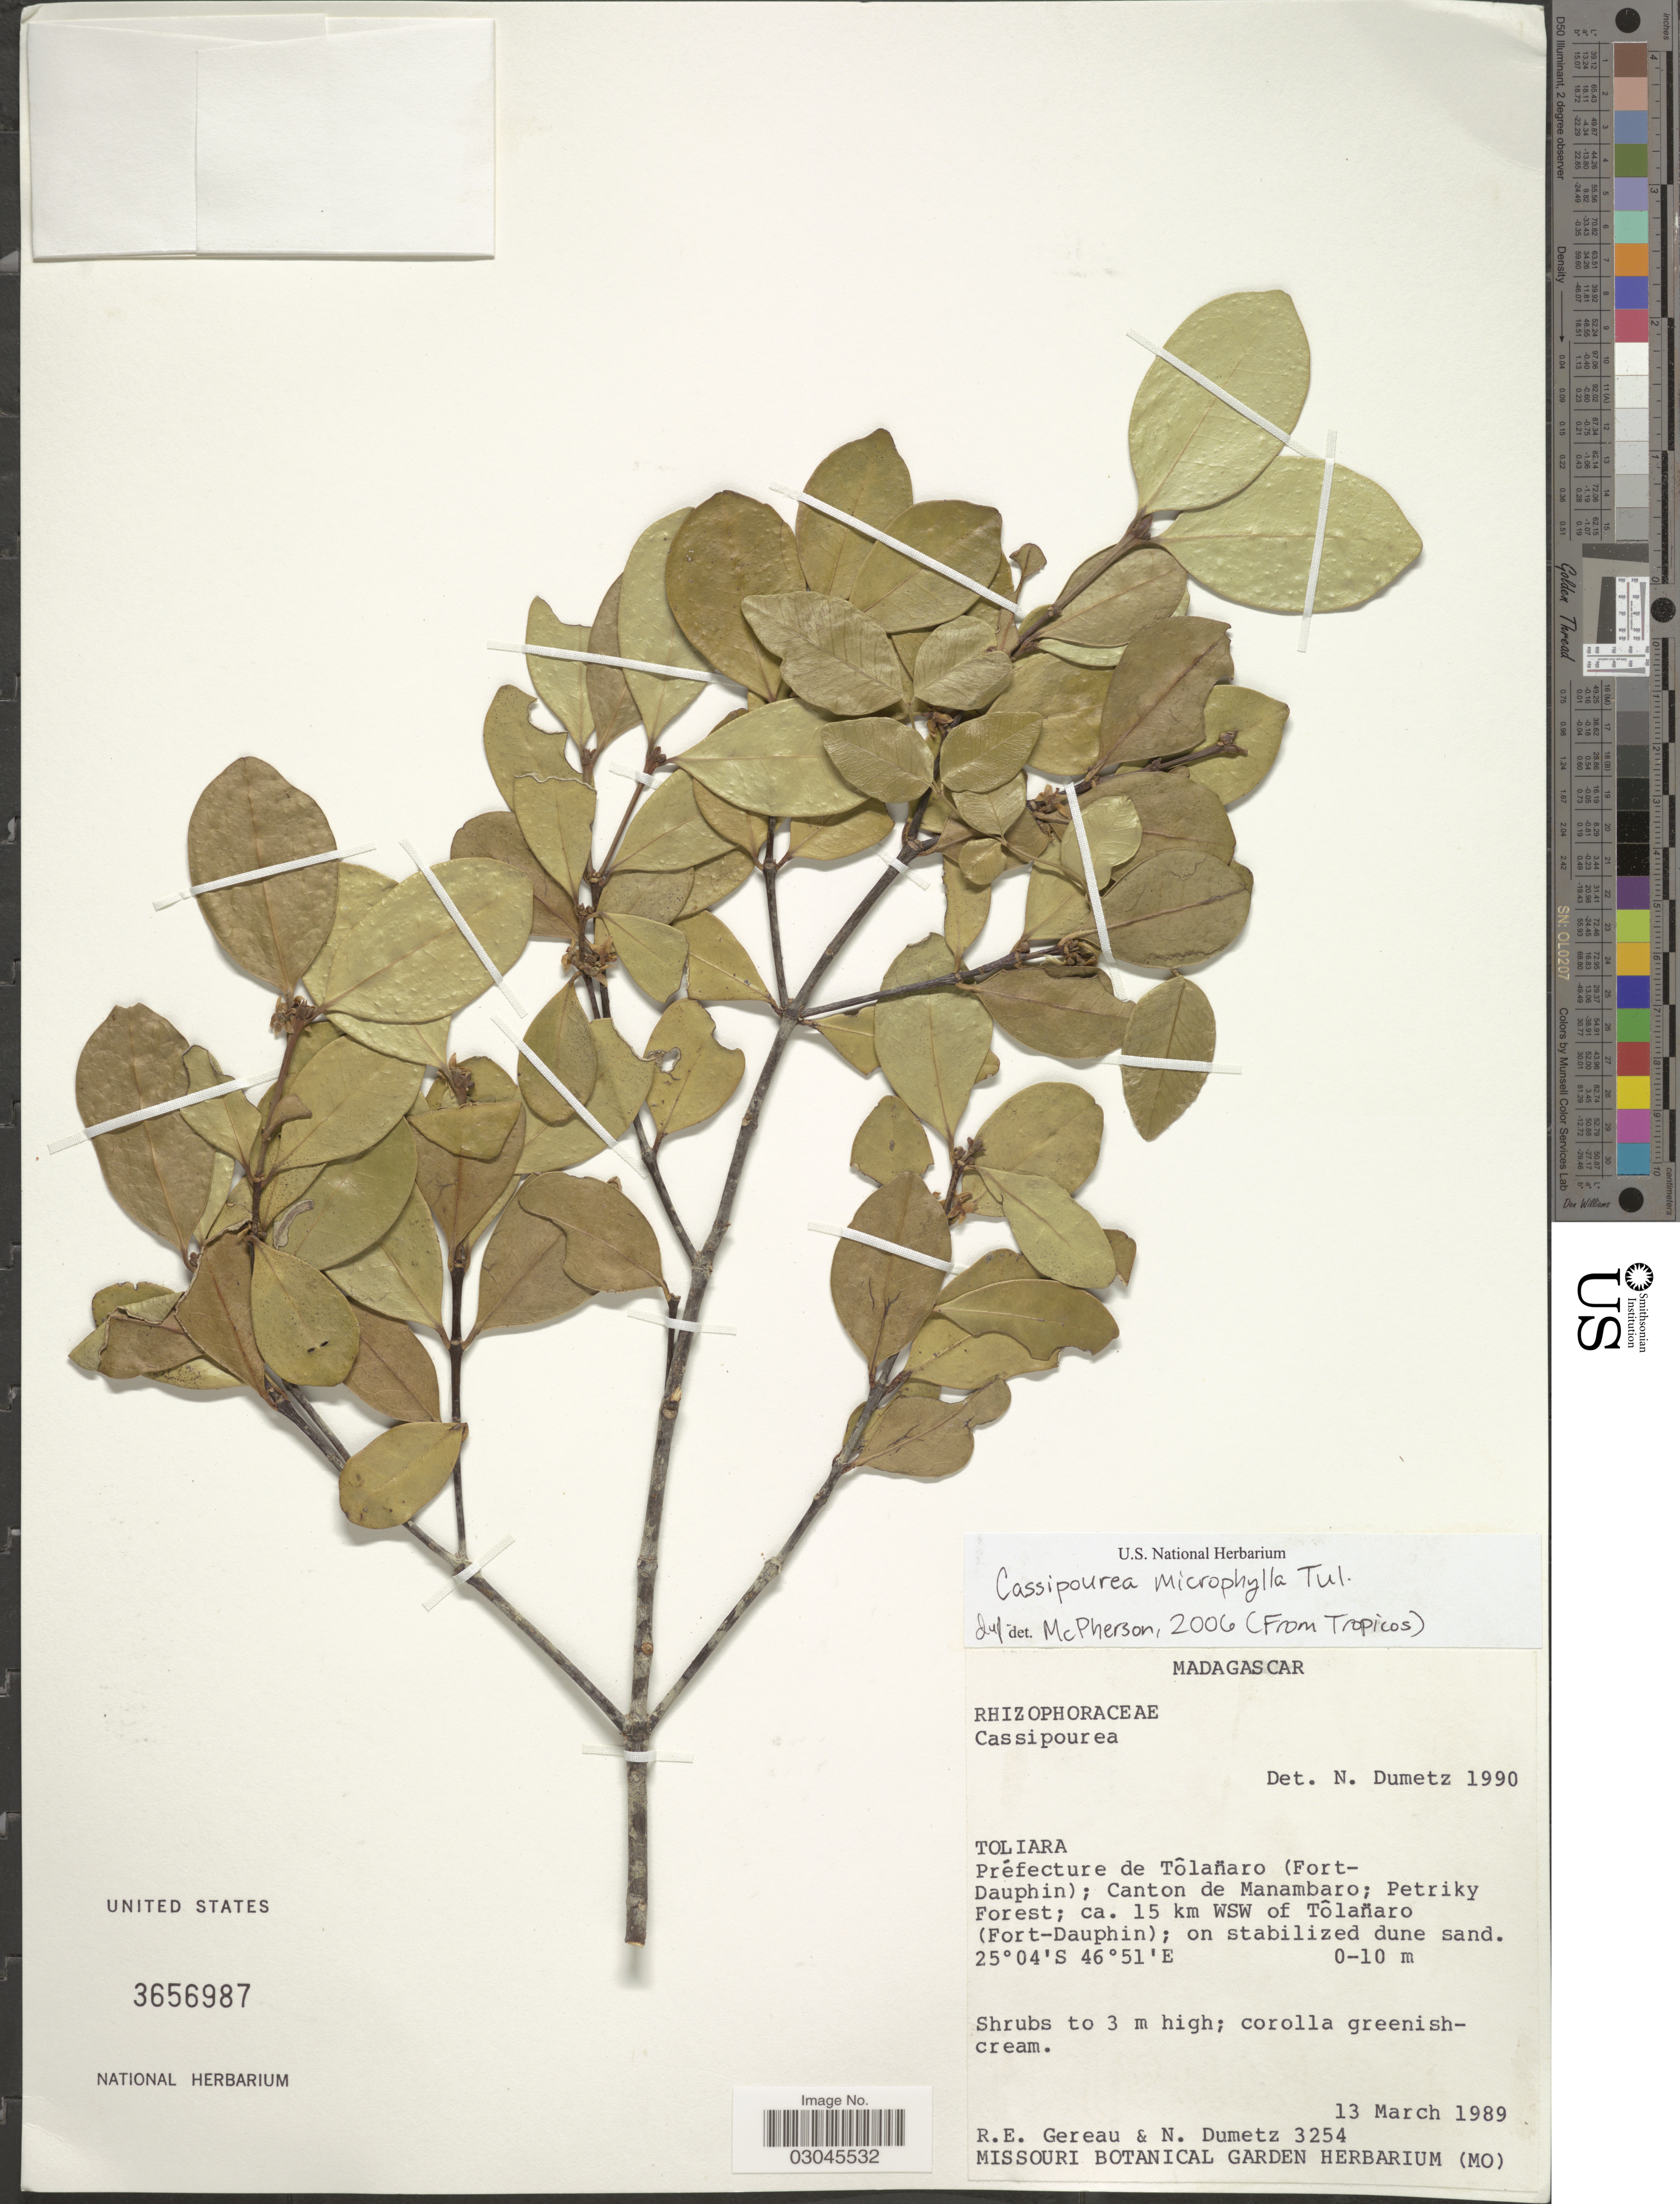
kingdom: Plantae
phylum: Tracheophyta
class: Magnoliopsida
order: Malpighiales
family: Rhizophoraceae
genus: Cassipourea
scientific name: Cassipourea microphylla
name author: Tul.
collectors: R. Gereau & N. Dumetz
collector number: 3254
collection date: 1989-03-13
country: Madagascar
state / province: Anosy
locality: Préfecture de Tôlan̈aro (Fort Dauphin); Canton de Manambaro; Petriky Forest; ca. 15 km WSW of Tôlan̈aro (Fort Dauphin).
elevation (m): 0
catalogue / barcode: US 3656987